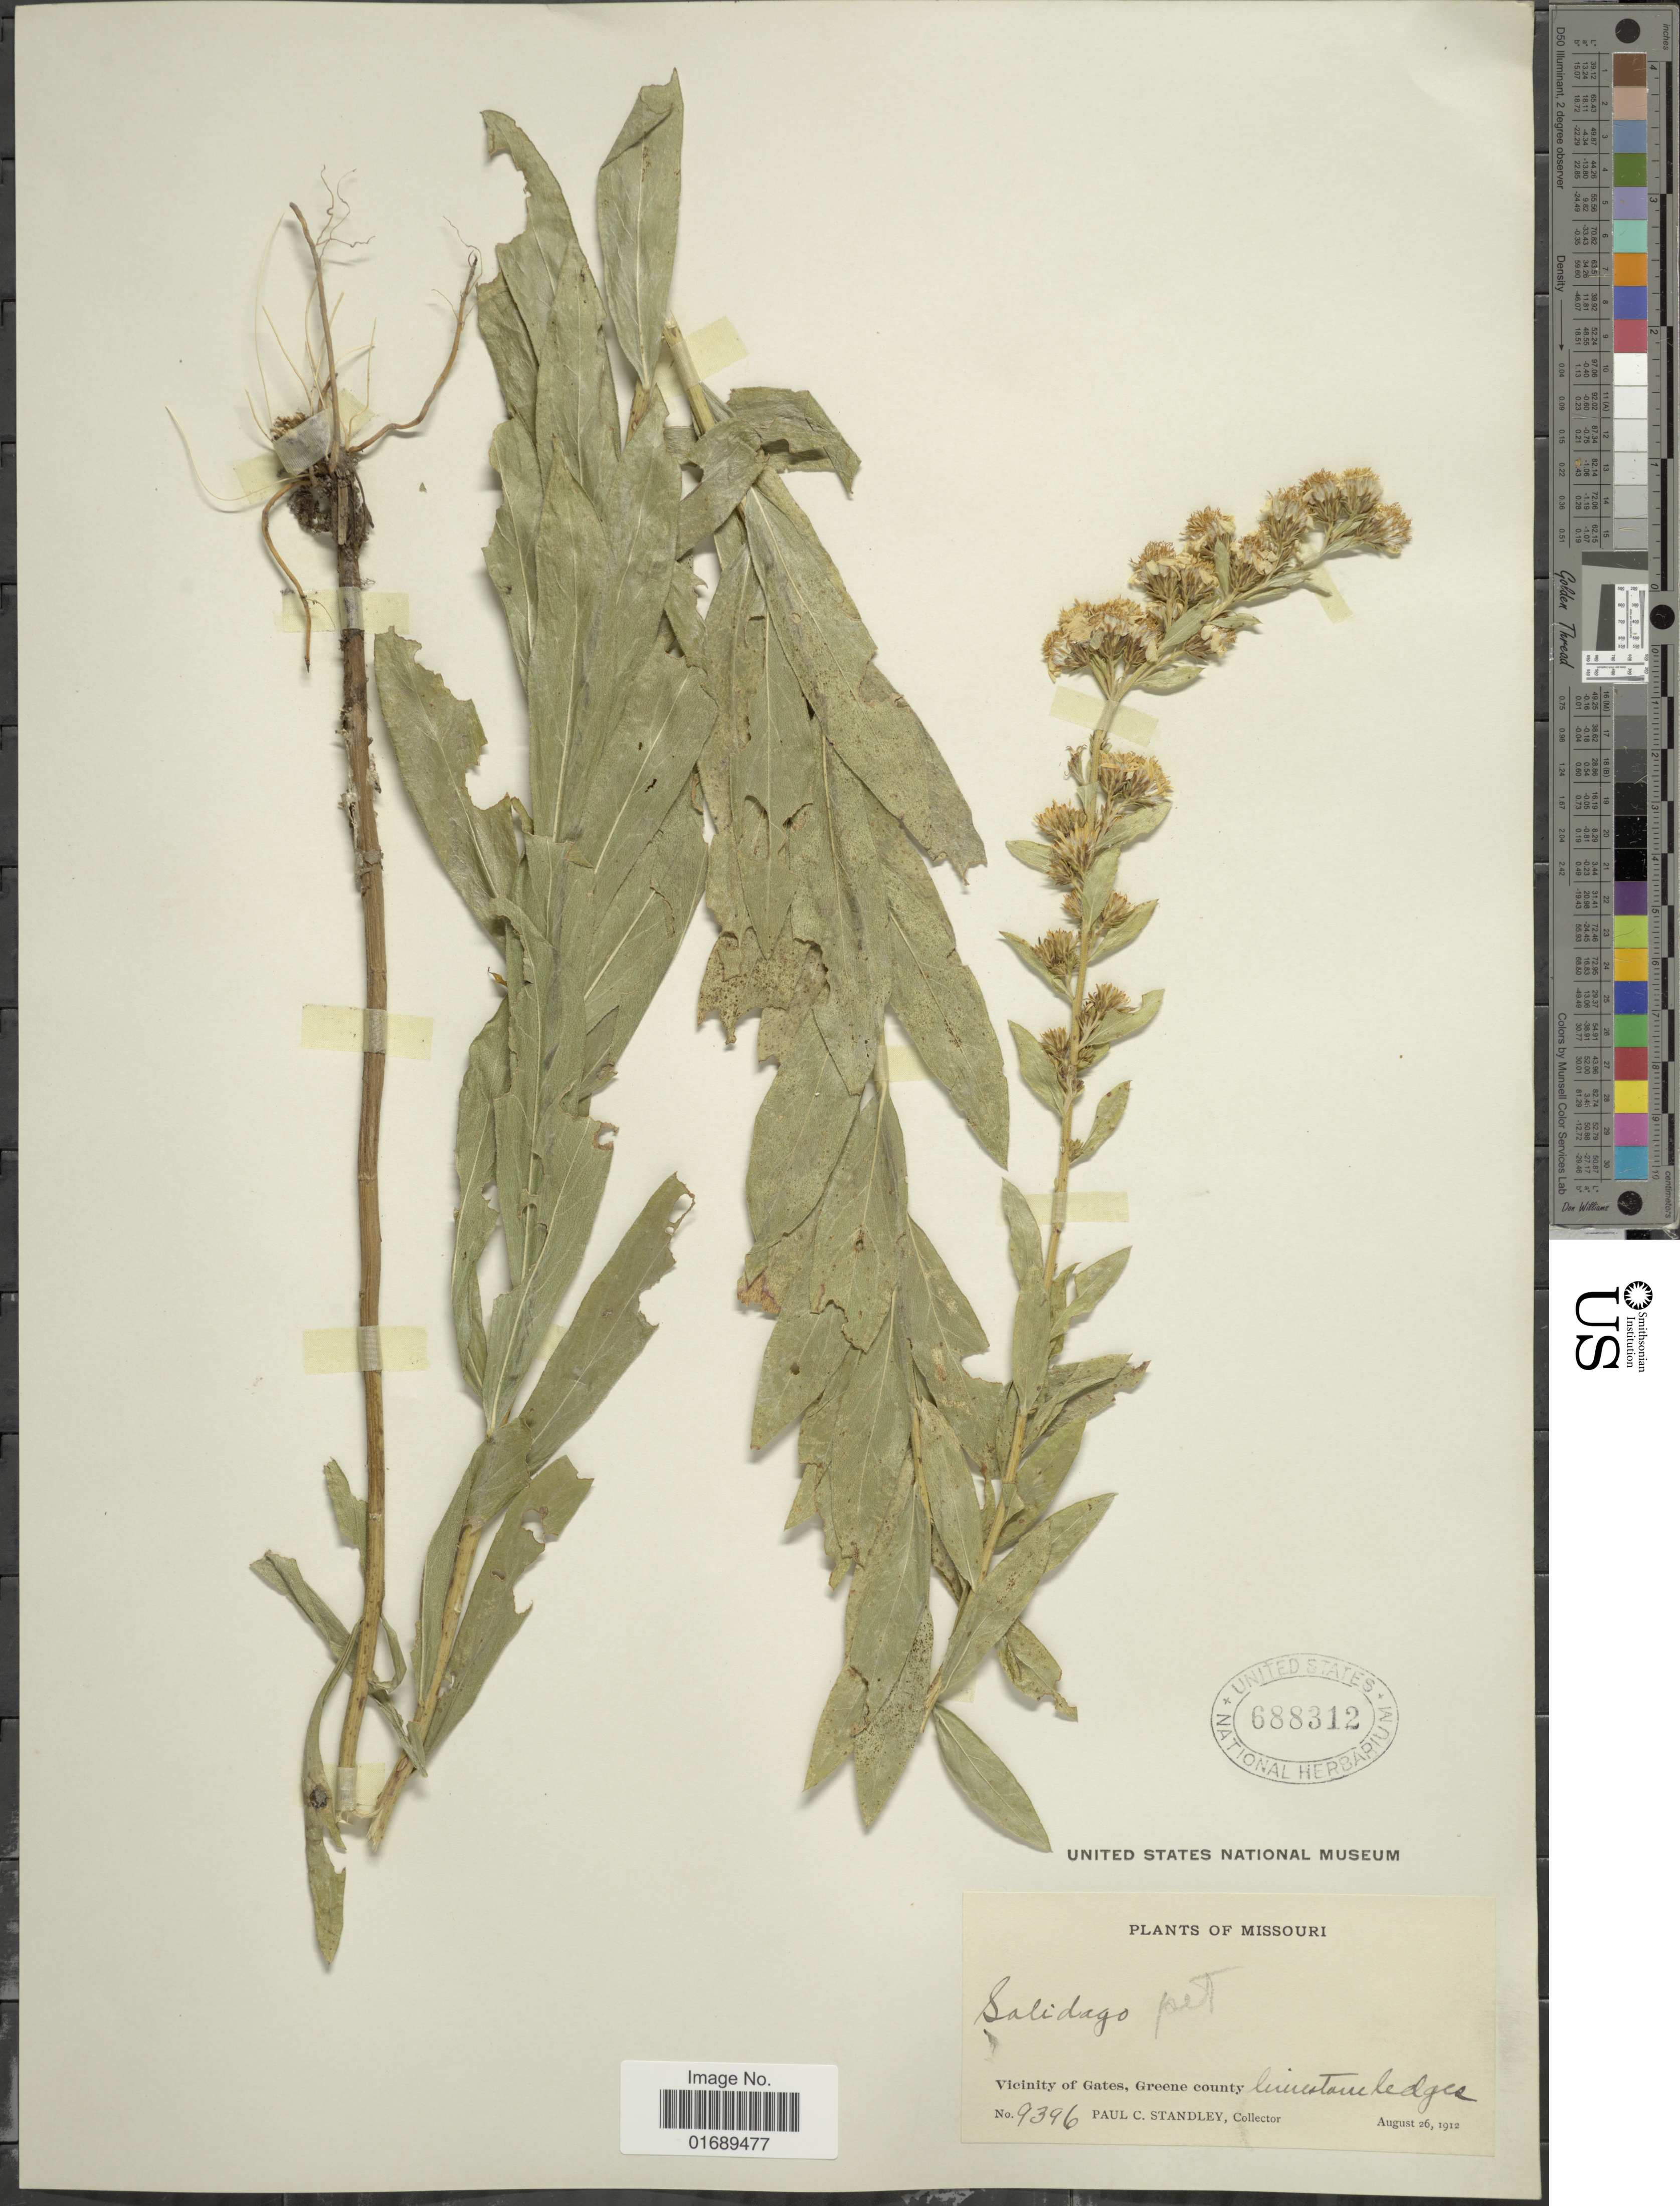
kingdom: Plantae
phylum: Tracheophyta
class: Magnoliopsida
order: Asterales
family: Asteraceae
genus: Solidago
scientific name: Solidago petiolaris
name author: Aiton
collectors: P. C. Standley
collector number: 9396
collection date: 1912-08-26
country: United States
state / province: Missouri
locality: Vicinity of Gates, Greene County, limestone ledges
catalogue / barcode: US 688312